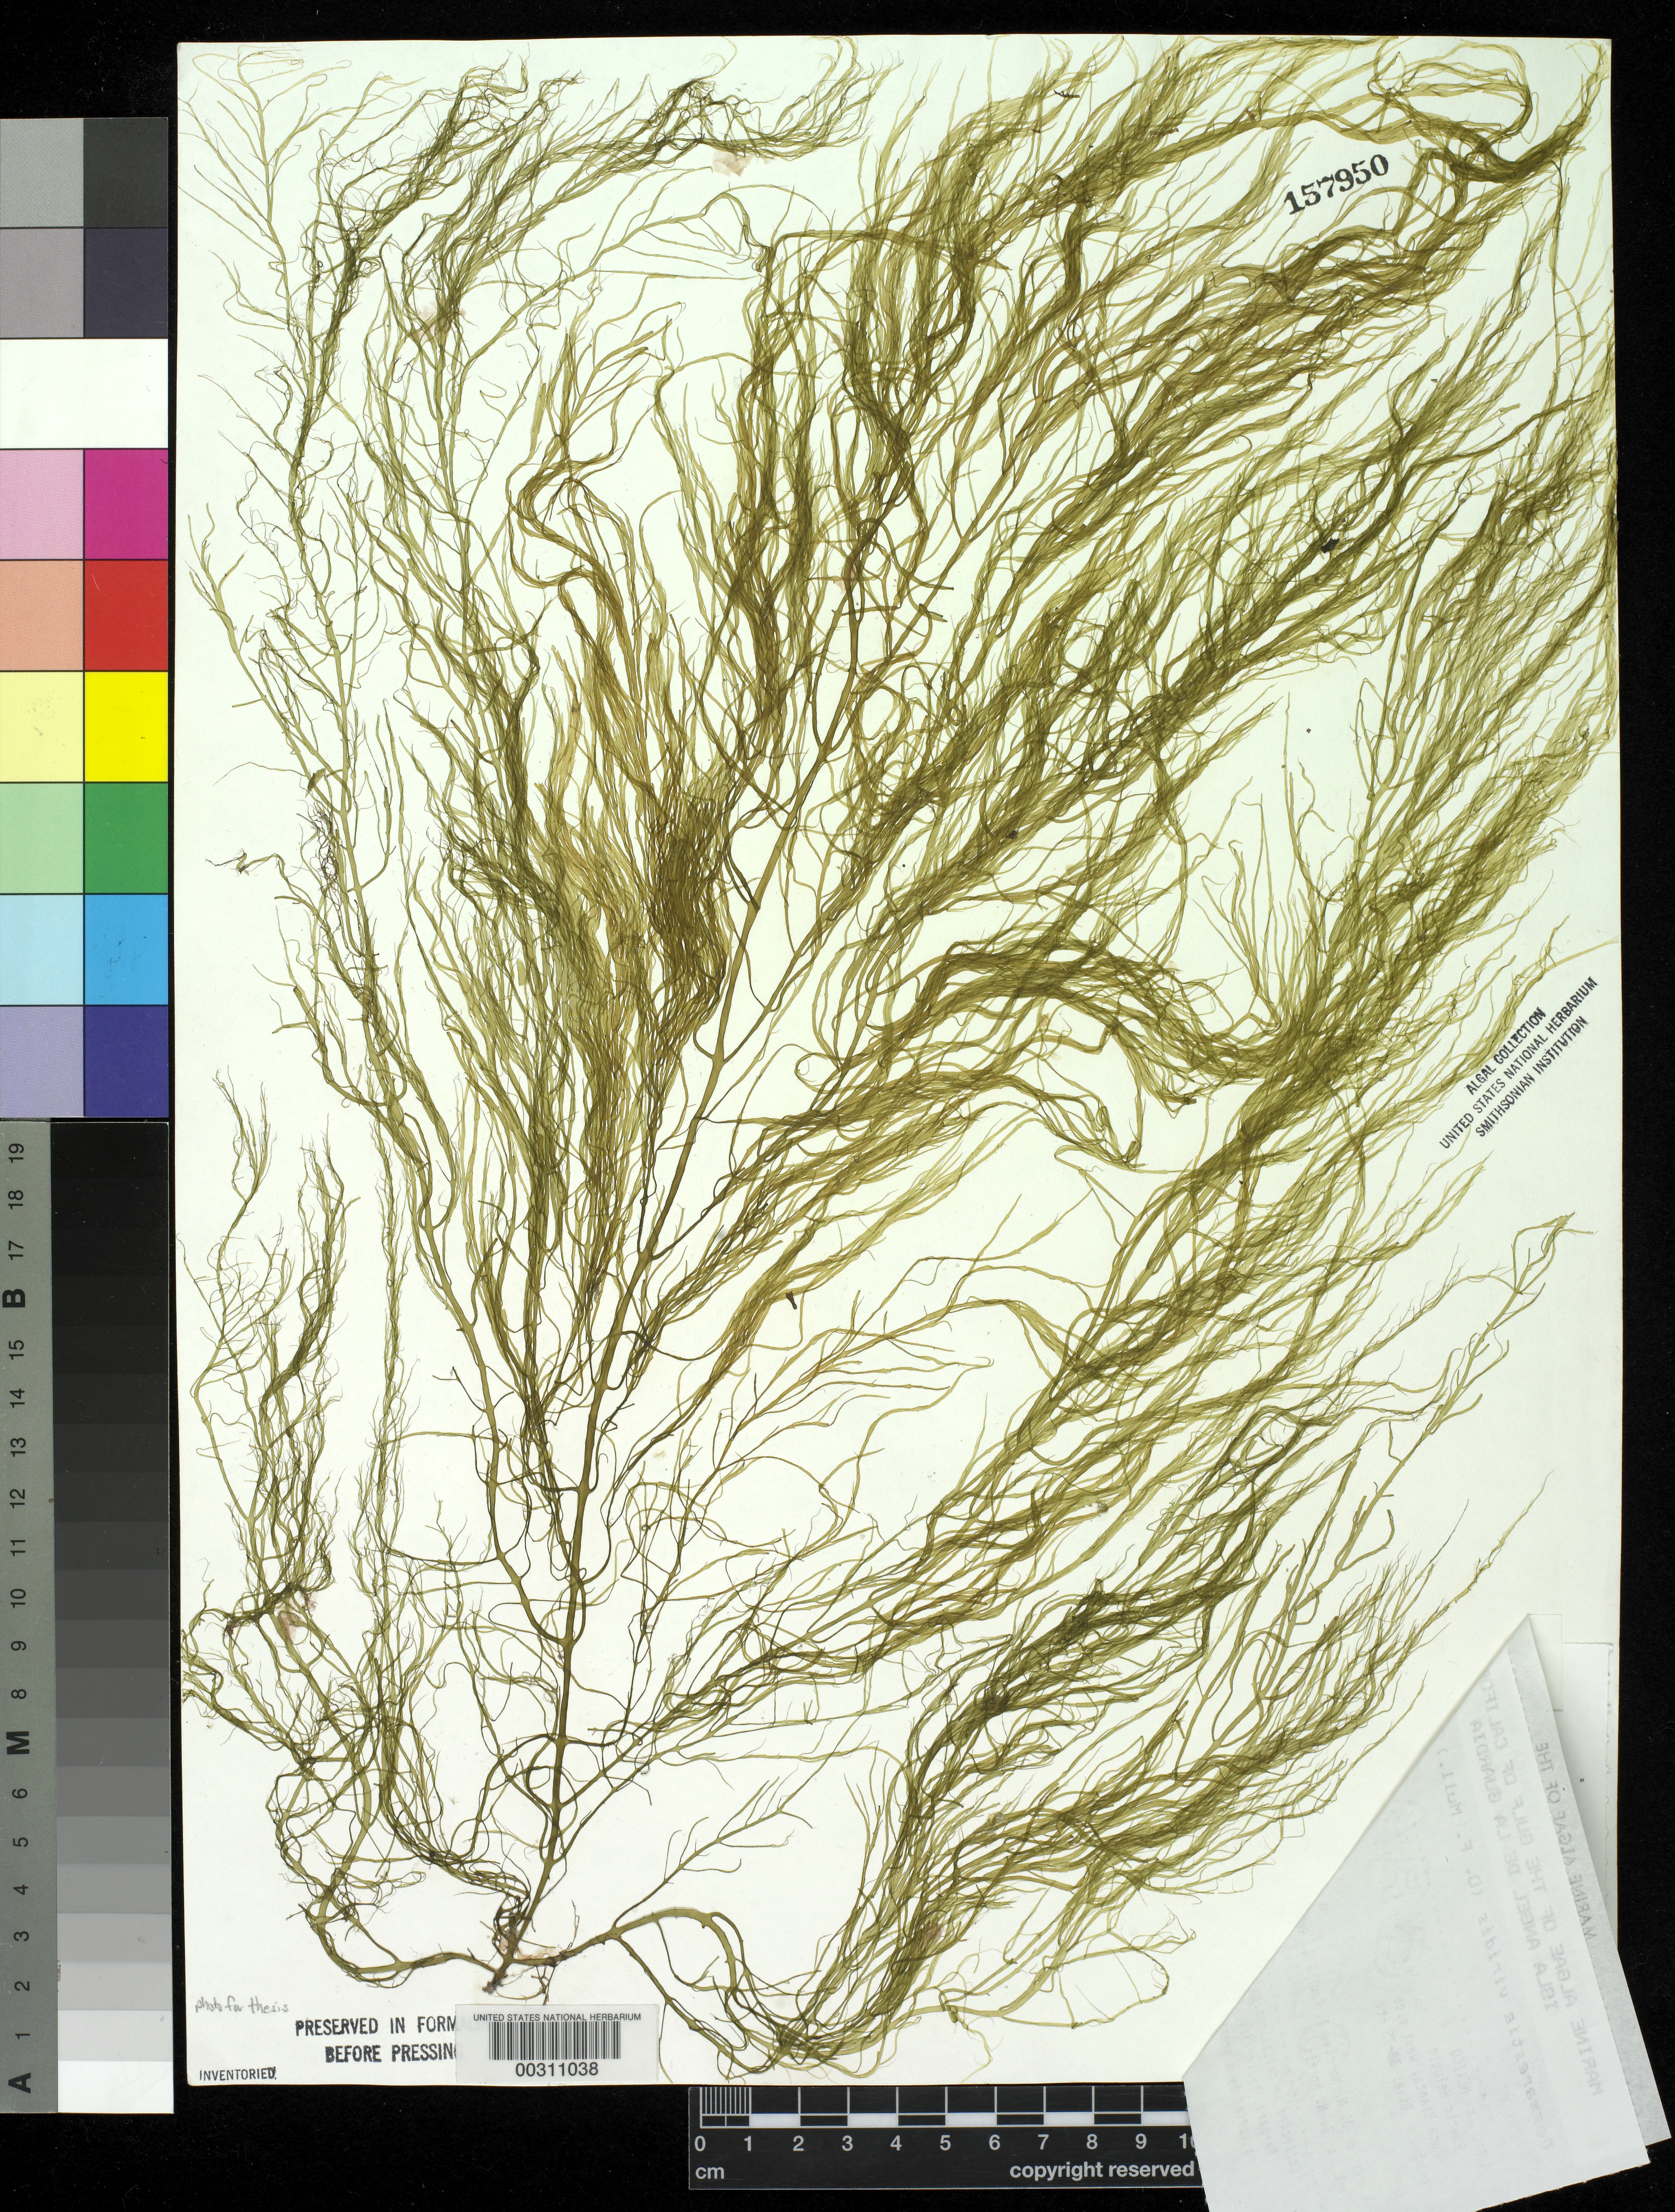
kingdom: Chromista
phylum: Ochrophyta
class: Phaeophyceae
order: Desmarestiales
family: Desmarestiaceae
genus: Desmarestia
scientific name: Desmarestia viridis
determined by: Norris, James N.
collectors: J. N. Norris, J. Paul & K. Robertson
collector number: JN-5271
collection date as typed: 21 Apr 1974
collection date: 1974-04-21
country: Mexico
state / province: Baja California Norte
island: Isla Angel de la Guarda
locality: Puerto Refugio, Roca Blanca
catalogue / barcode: US 157950